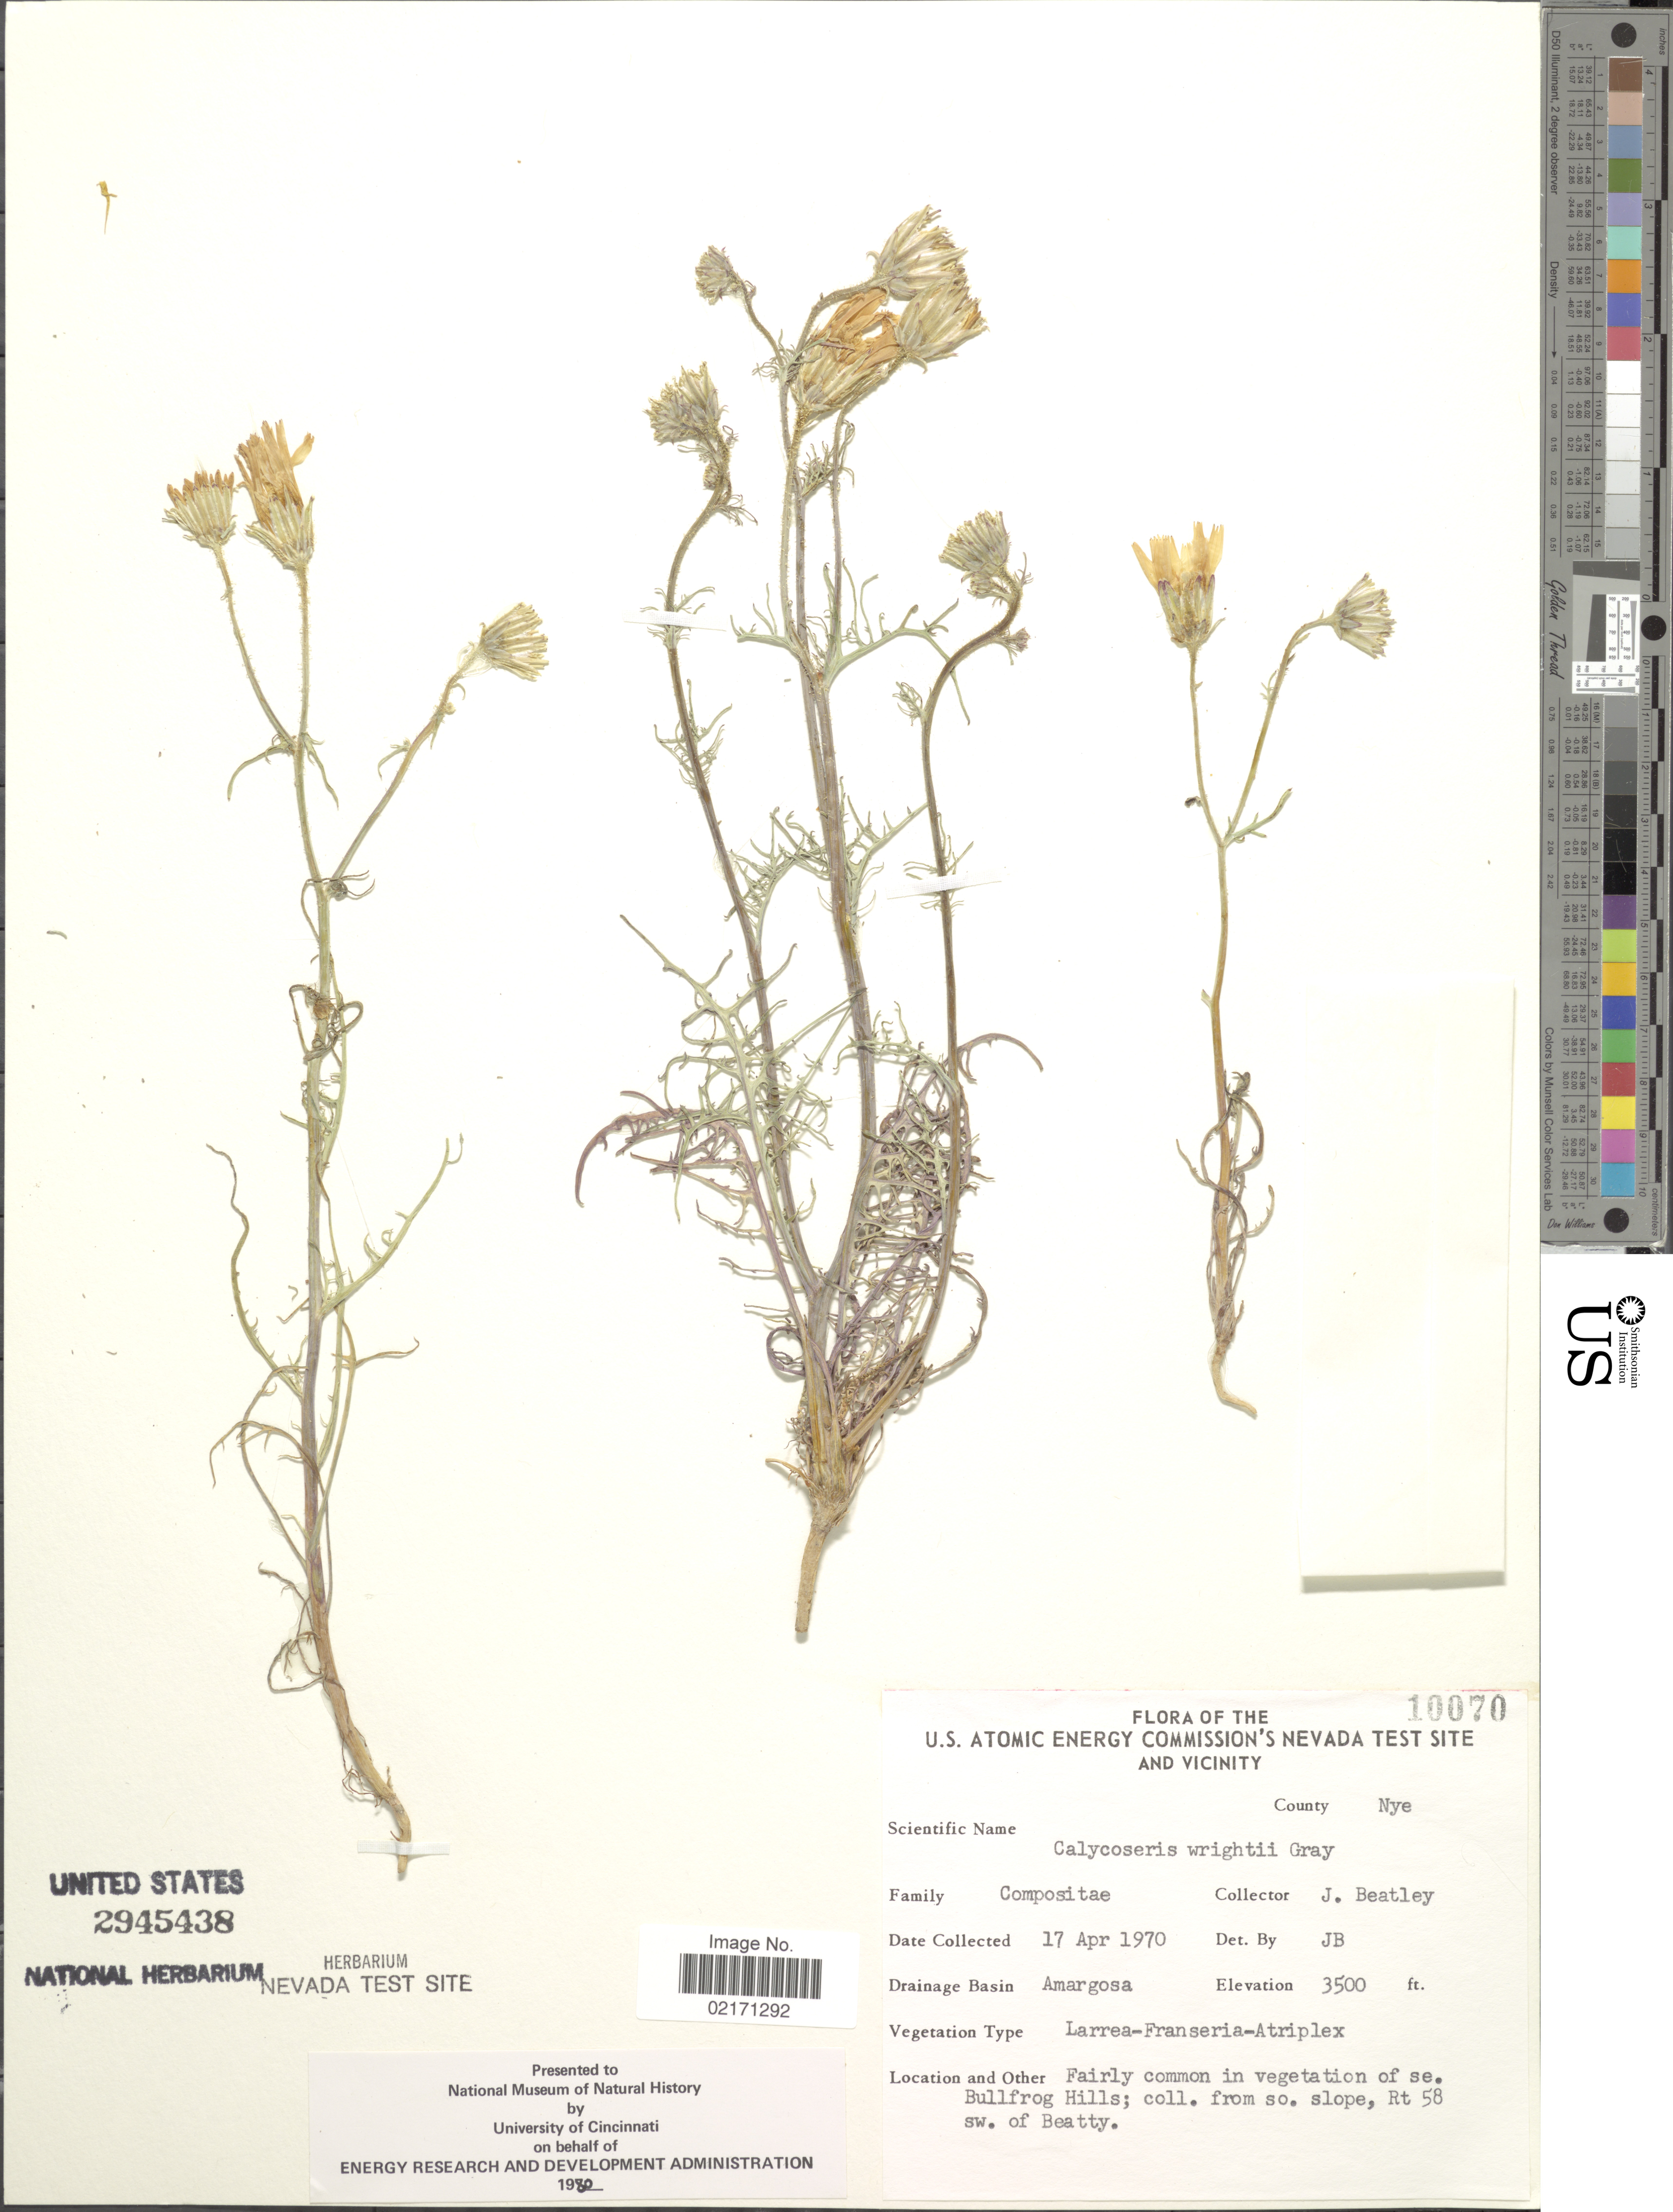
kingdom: Plantae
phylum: Tracheophyta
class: Magnoliopsida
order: Asterales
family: Asteraceae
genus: Calycoseris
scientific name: Calycoseris wrightii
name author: A. Gray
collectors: J. C. Beatley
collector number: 10070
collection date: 1970-04-17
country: United States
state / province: Nevada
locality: U.S. Atomic Energie Commision Nevada Test Site and vicinity. Bullfrog Hills; coll. from so. slope, Rt. 58 sw. of Beatty. County Nye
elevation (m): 1067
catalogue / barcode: US 2945438